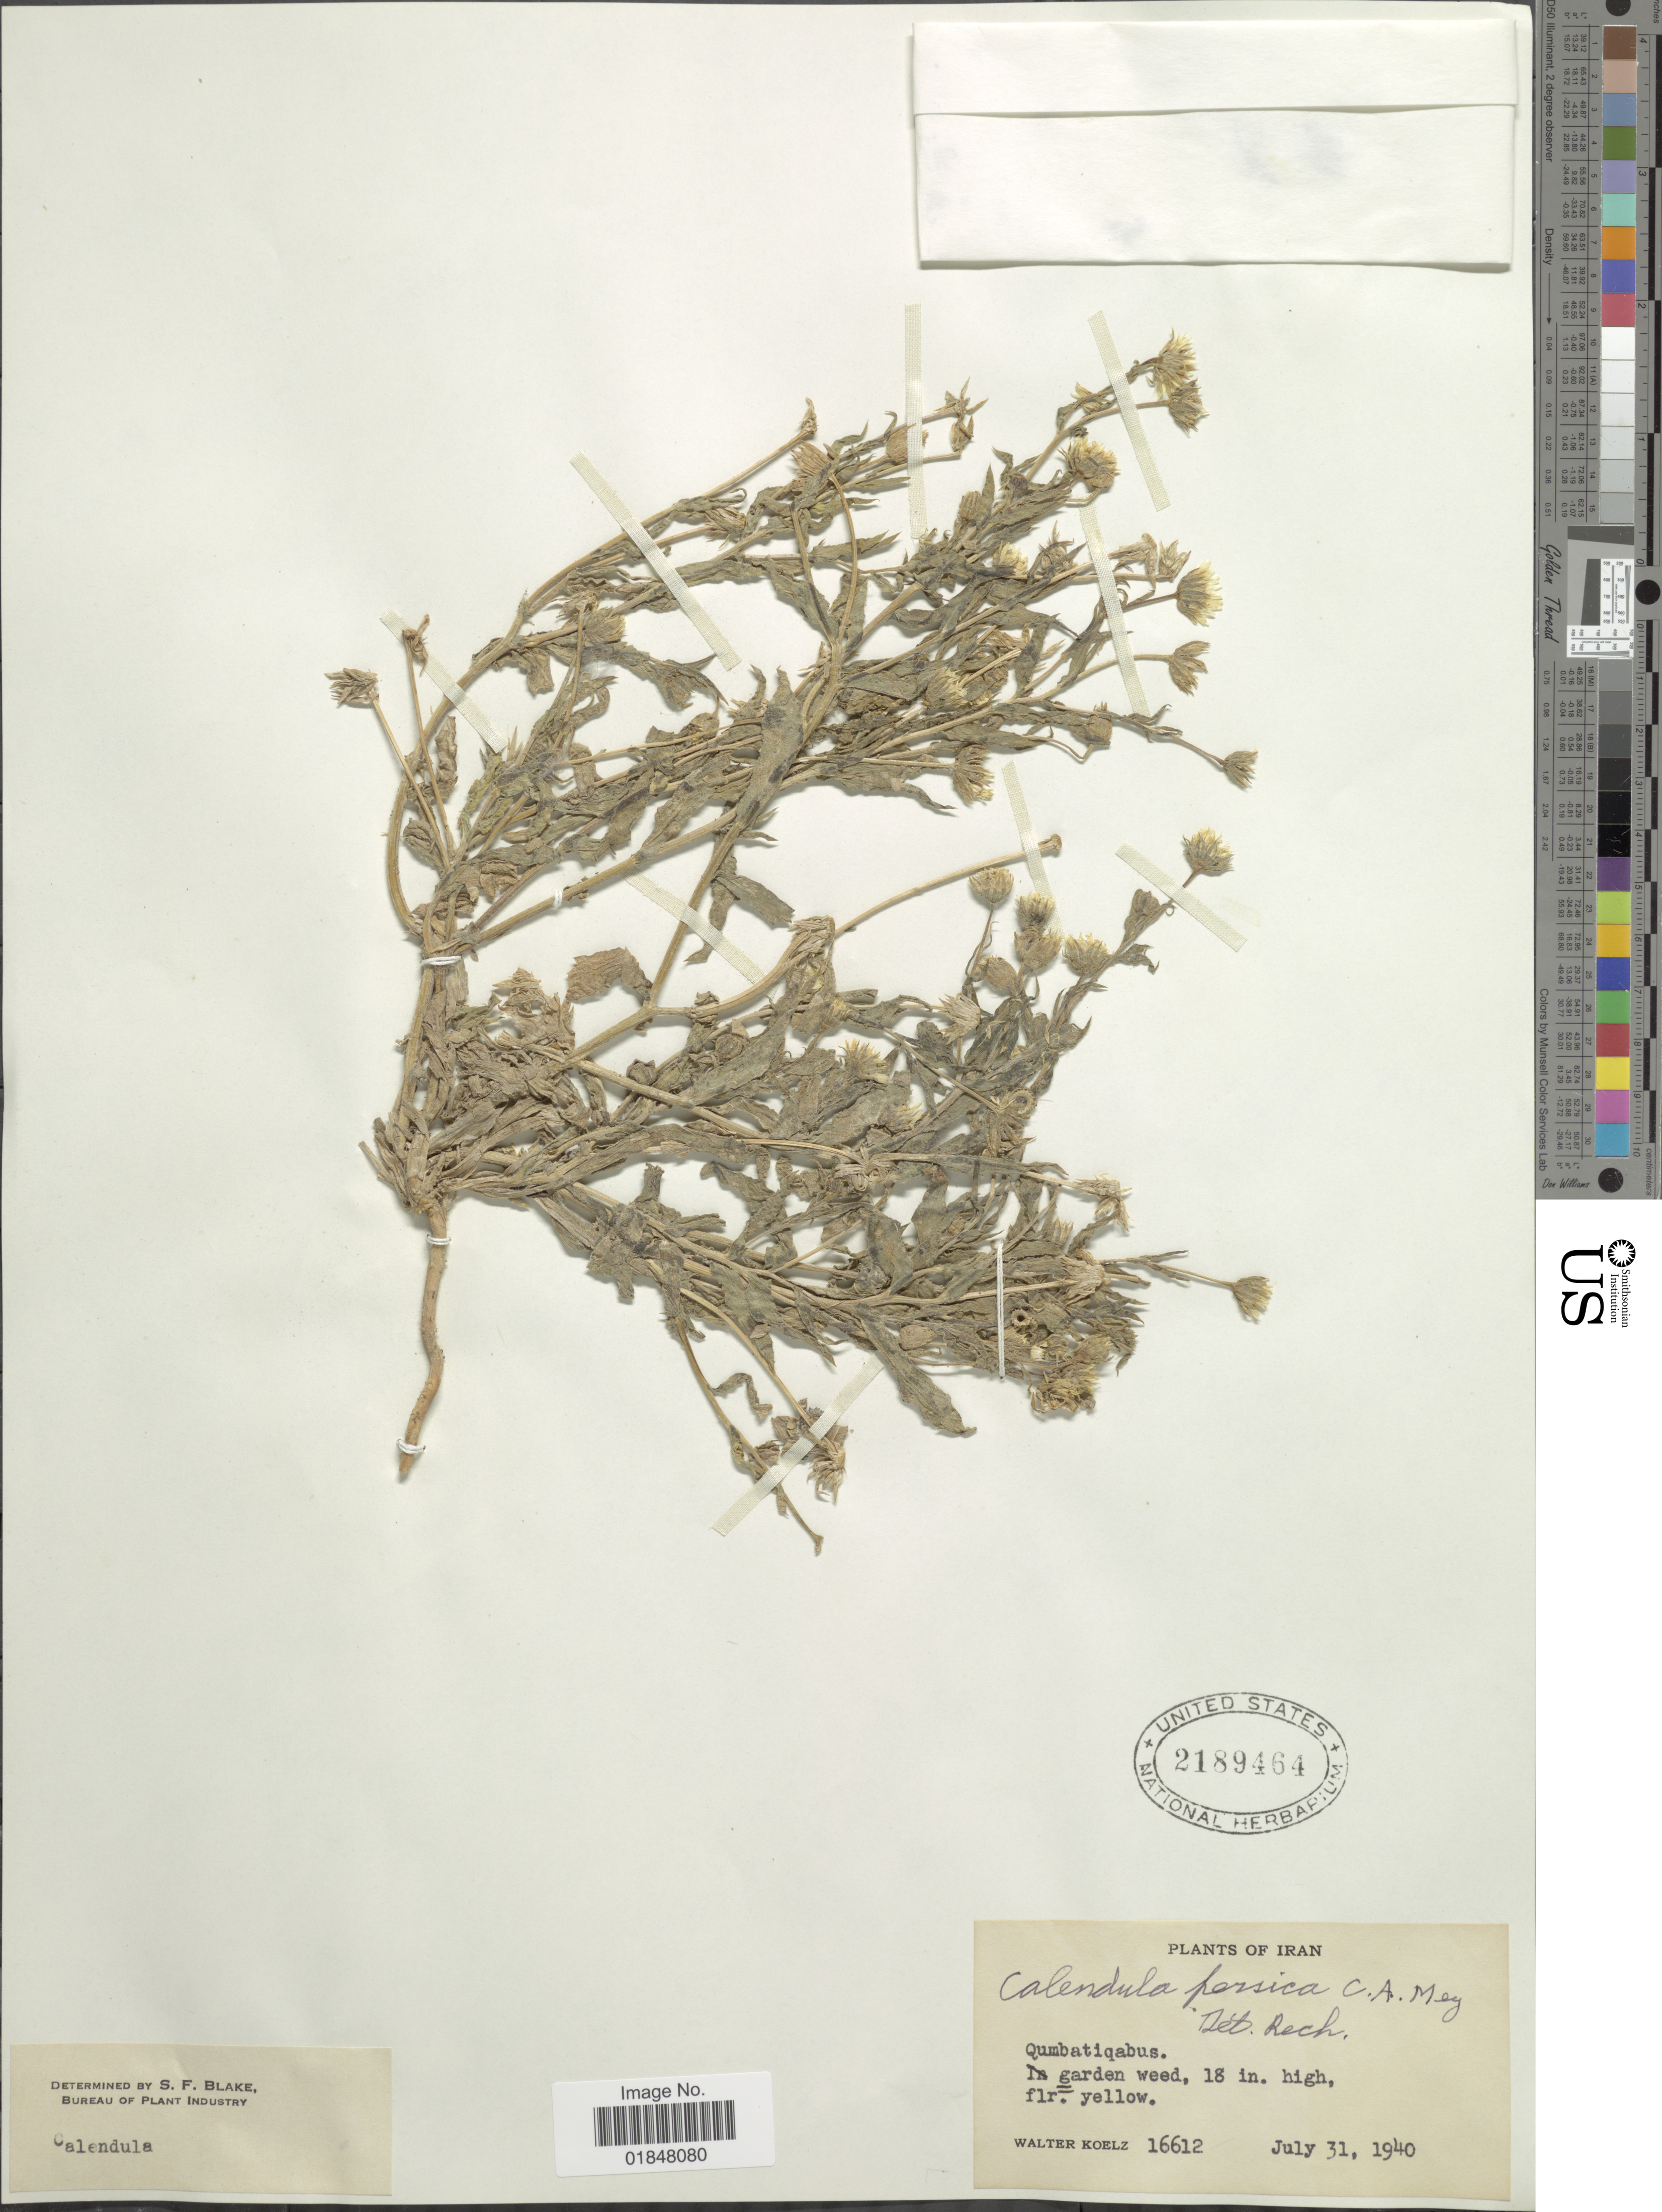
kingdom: Plantae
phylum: Tracheophyta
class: Magnoliopsida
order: Asterales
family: Asteraceae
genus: Calendula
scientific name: Calendula arvensis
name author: L.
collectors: W. N. Koelz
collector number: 16612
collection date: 1940-07-31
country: Iraq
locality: Qumbatiqabus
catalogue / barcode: US 2189464